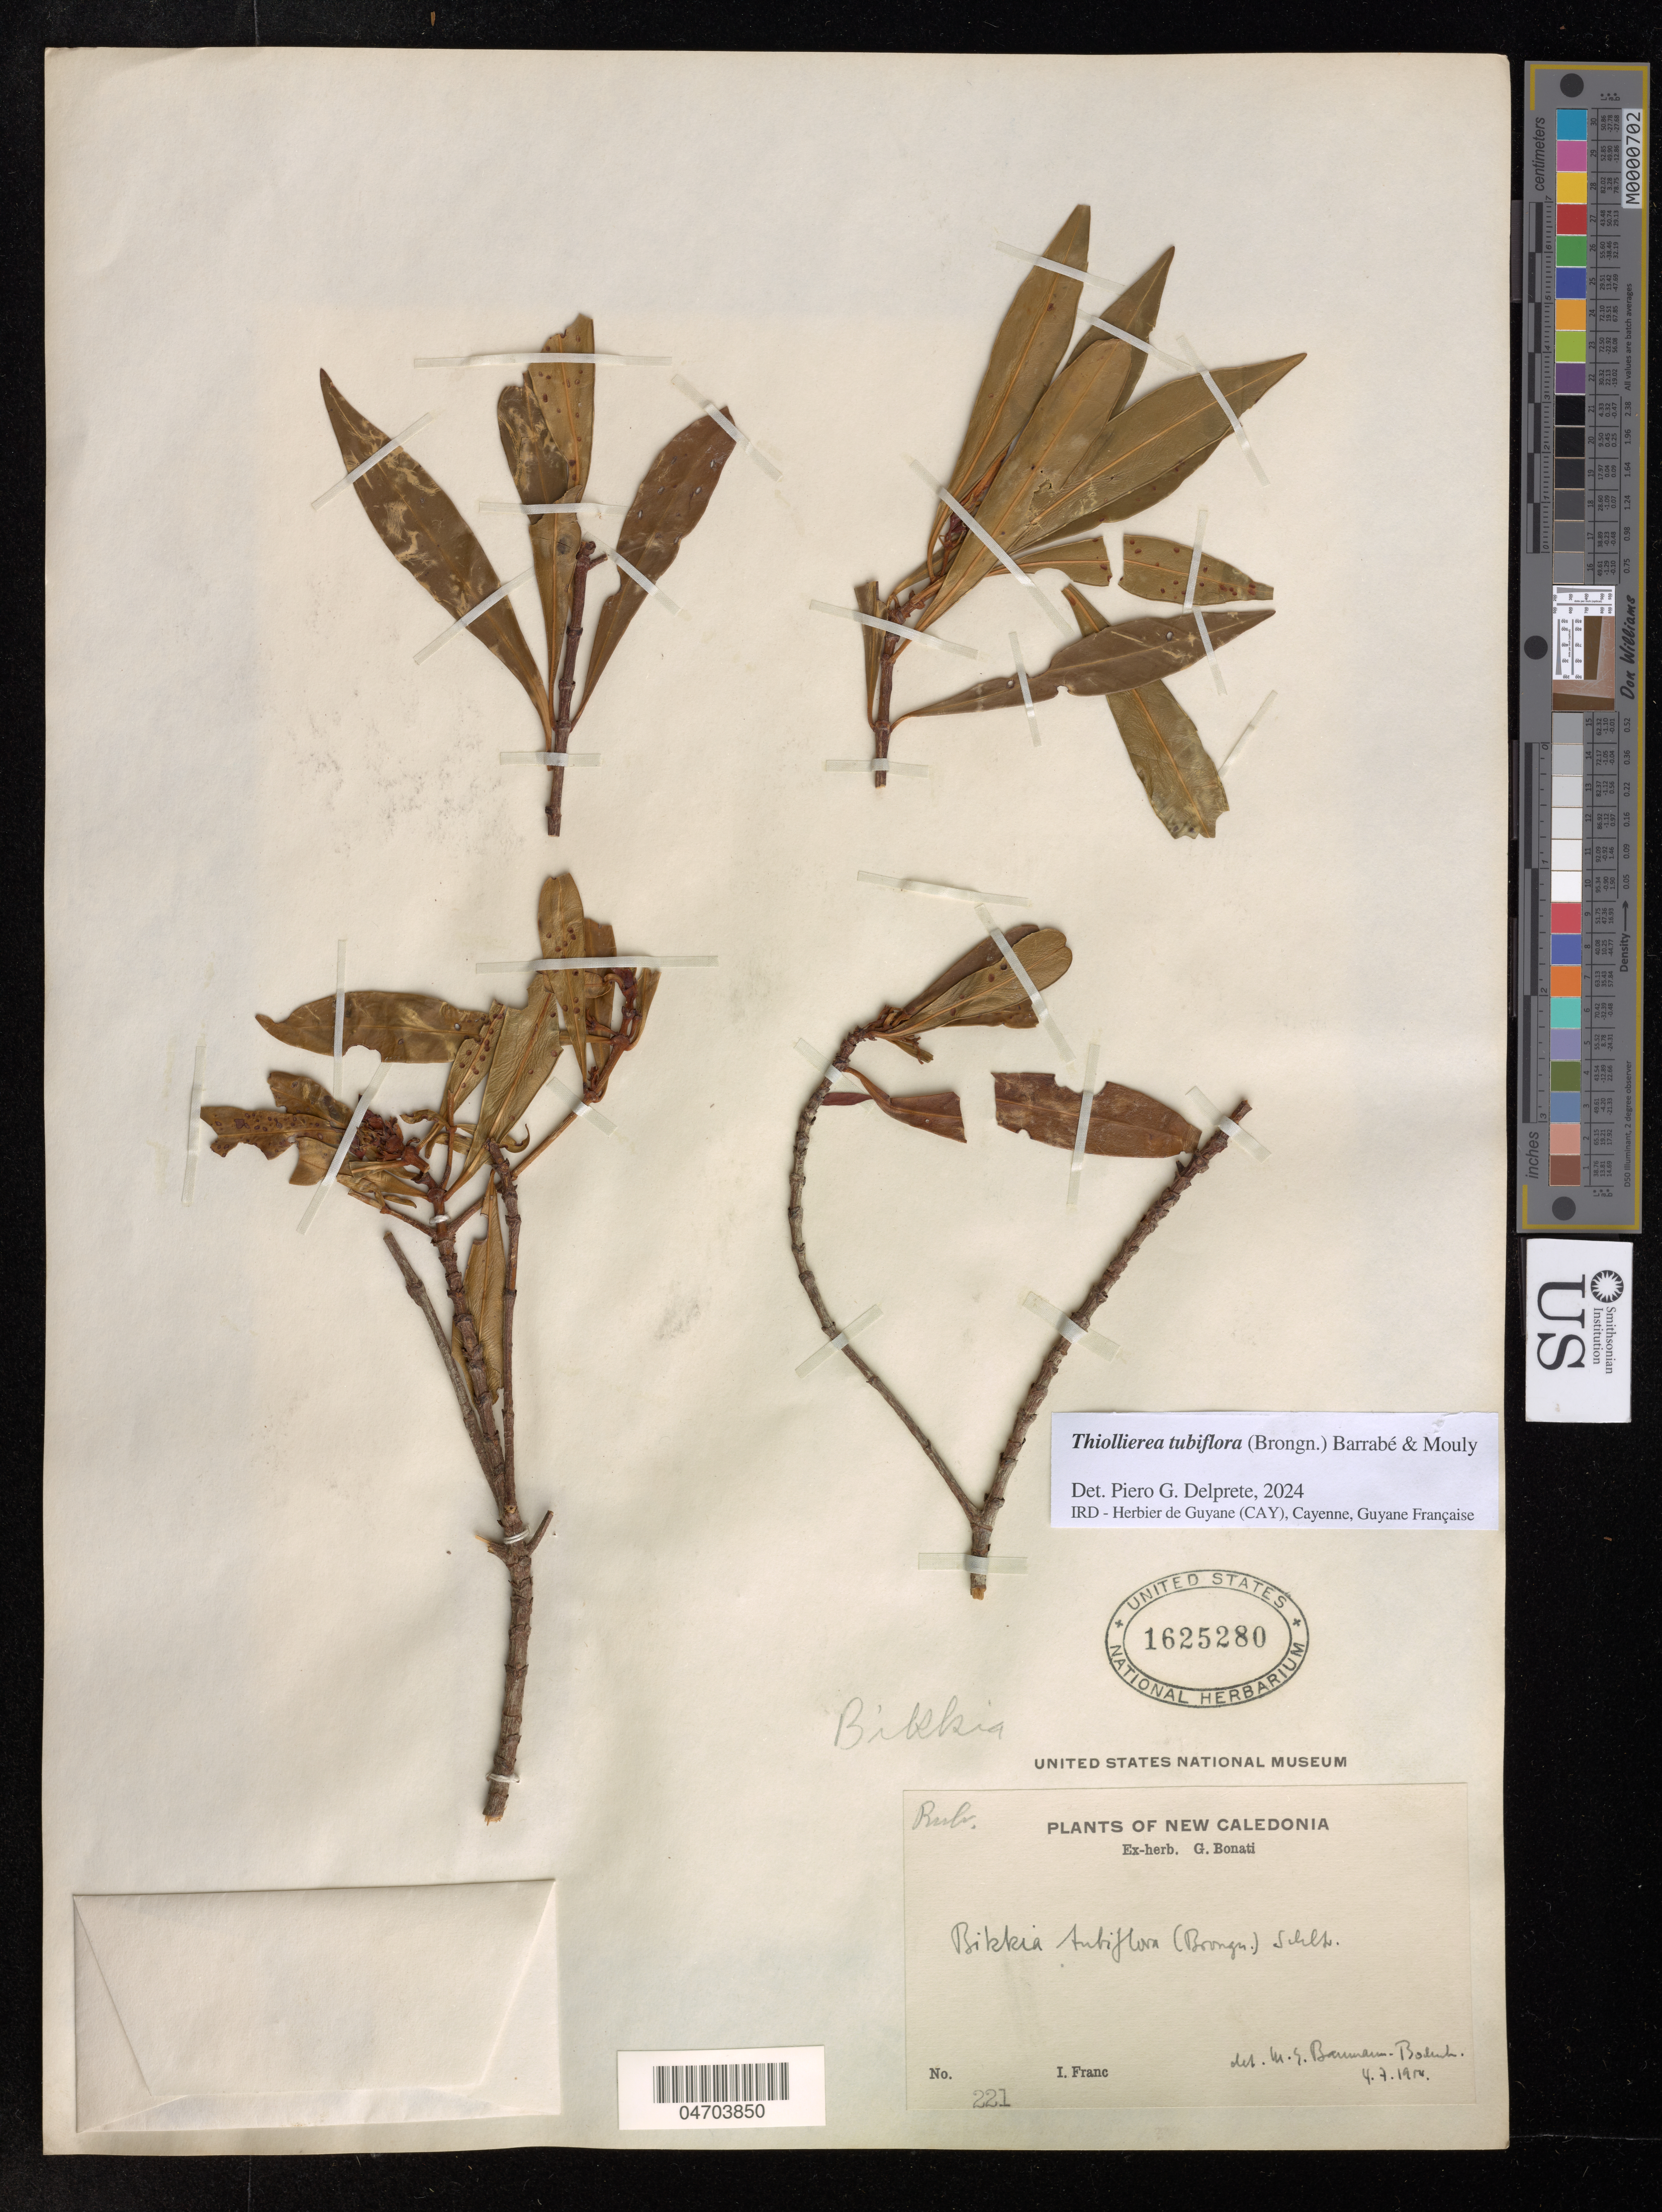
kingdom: Plantae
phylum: Tracheophyta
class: Magnoliopsida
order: Gentianales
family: Rubiaceae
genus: Thiollierea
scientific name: Thiollierea tubiflora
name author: (Brongn.) Barrabé & Mouly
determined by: Delprete, P. G., Herb. de Guyane Cay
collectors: I. Franc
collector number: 221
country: New Caledonia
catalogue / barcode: US 1625280